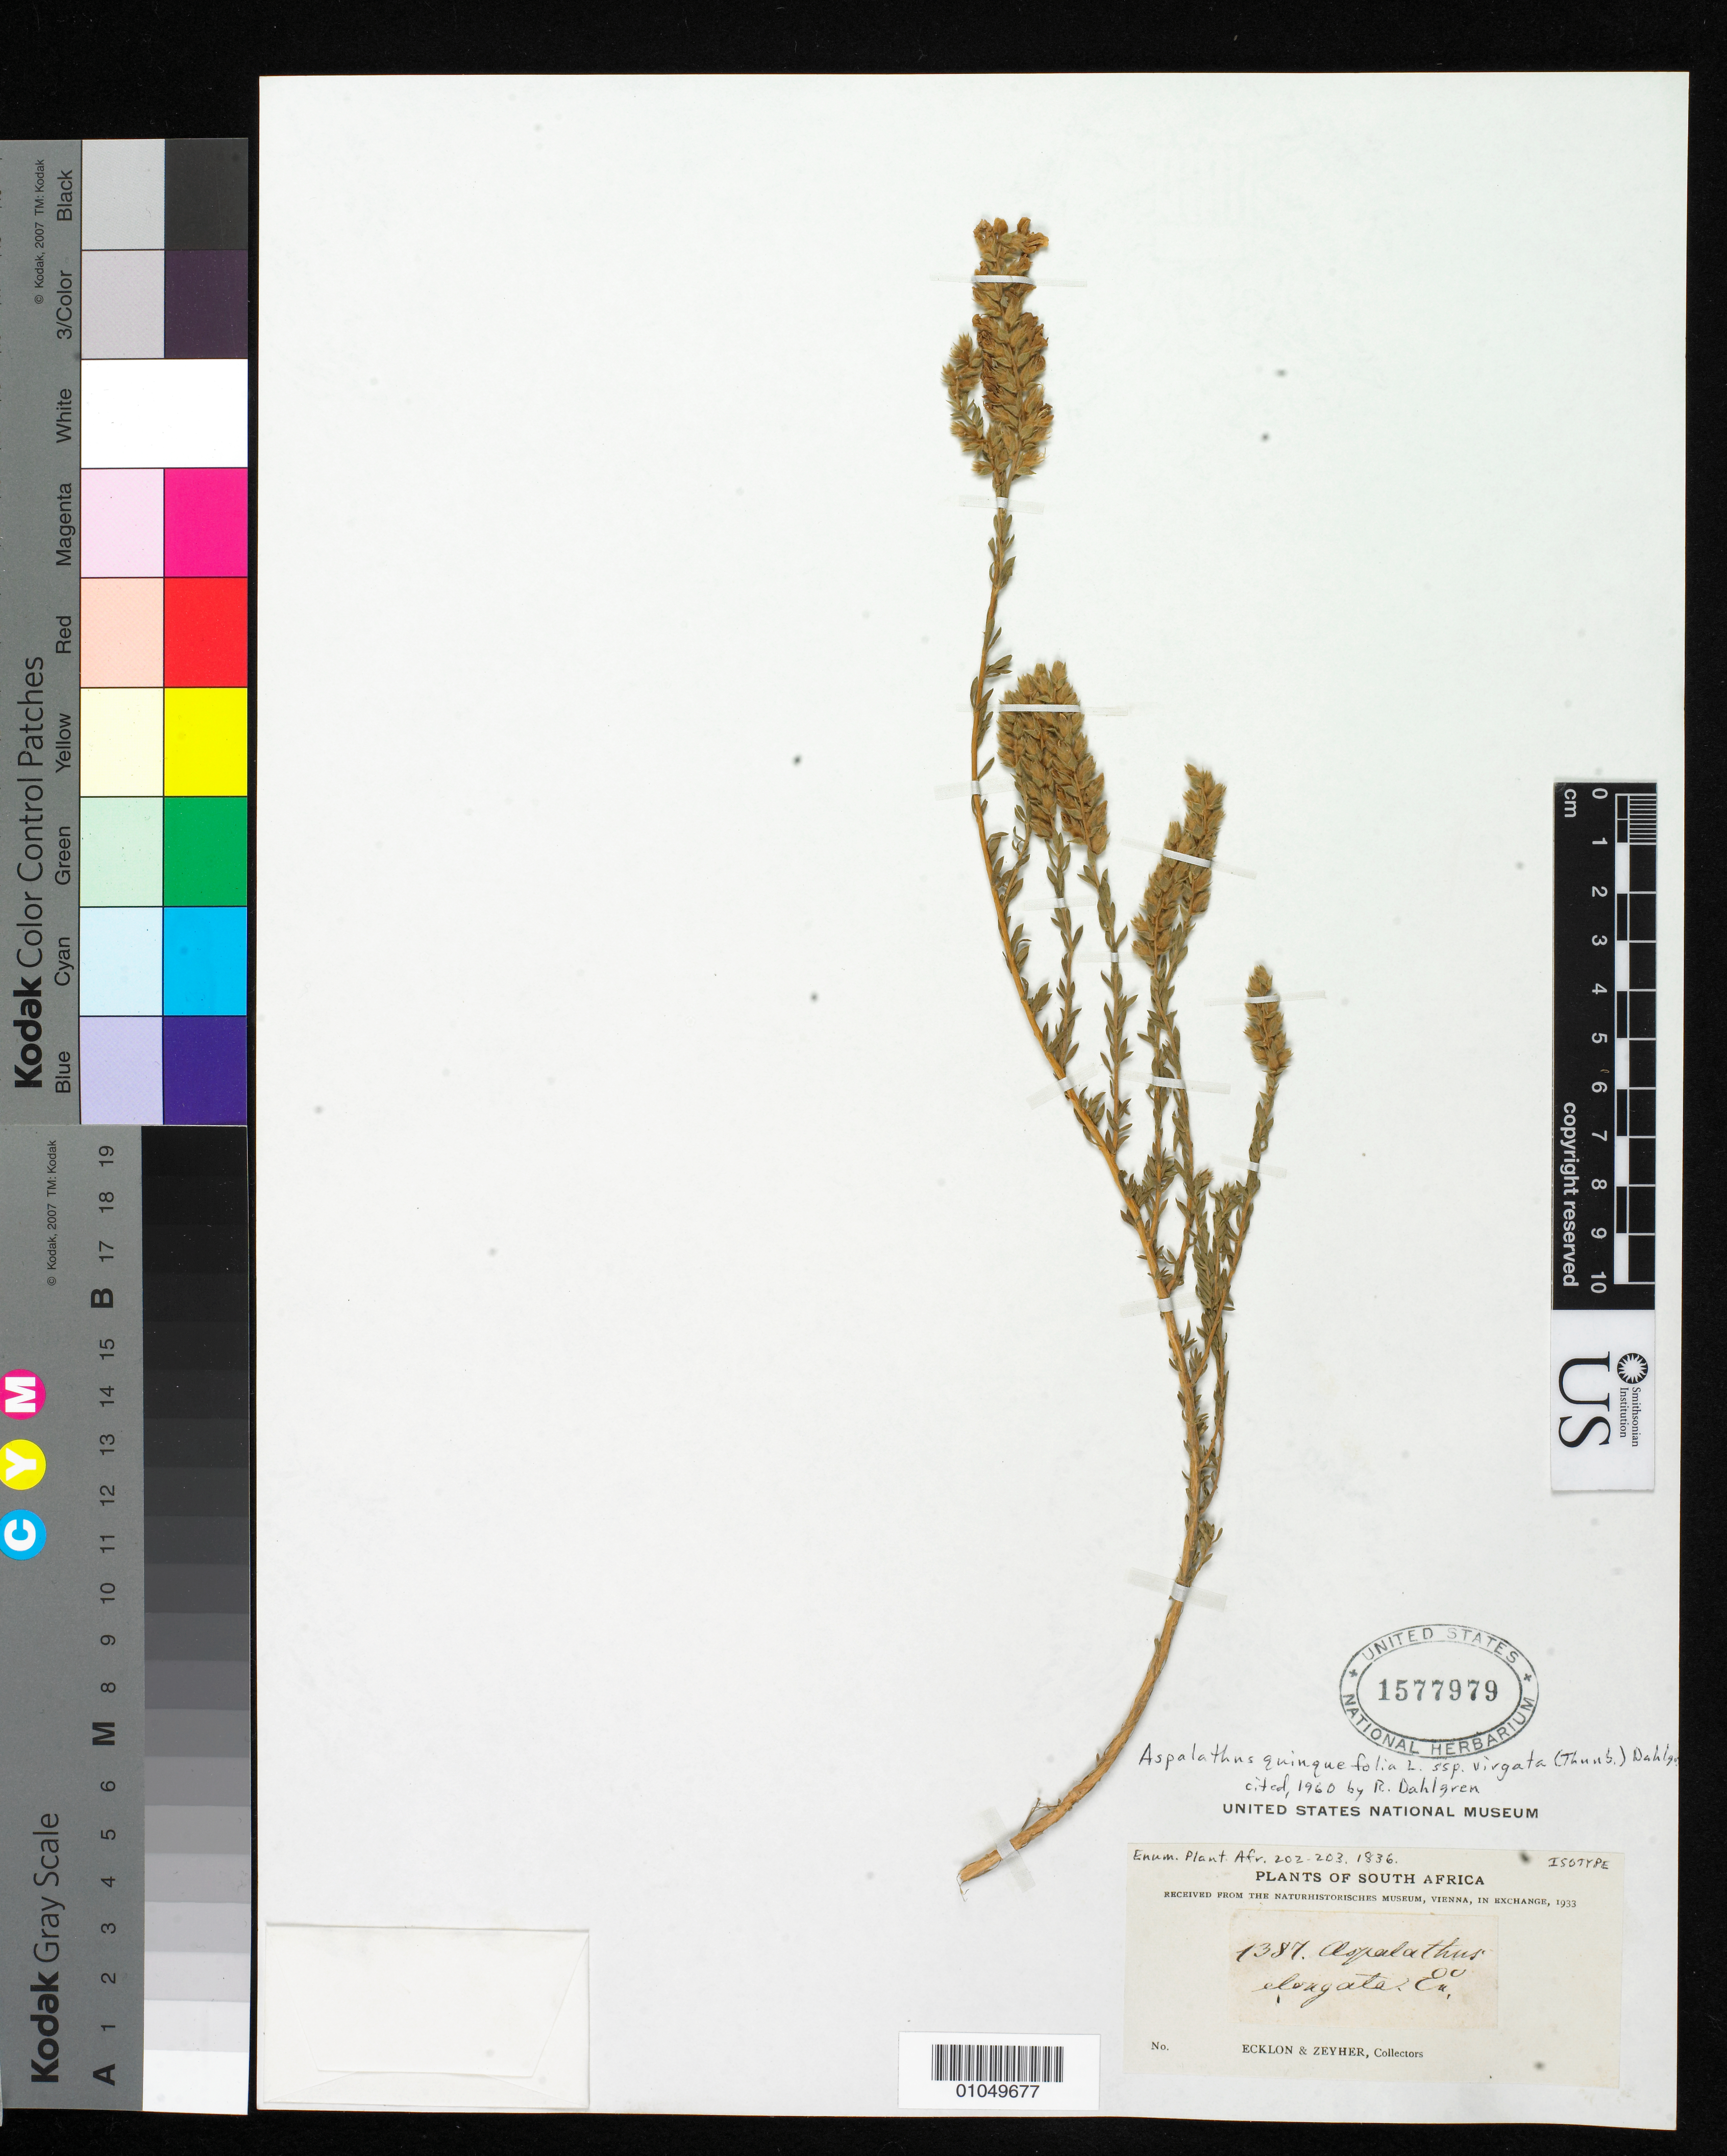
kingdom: Plantae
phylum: Tracheophyta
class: Magnoliopsida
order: Fabales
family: Fabaceae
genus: Aspalathus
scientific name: Aspalathus elongata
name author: Eckl. & Zeyh.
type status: Isotype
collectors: C. F. Ecklon & C. Zeyher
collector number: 1387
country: South Africa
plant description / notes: Currently accepted name as cited by R. Dahlgren (1960).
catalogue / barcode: US 1577979